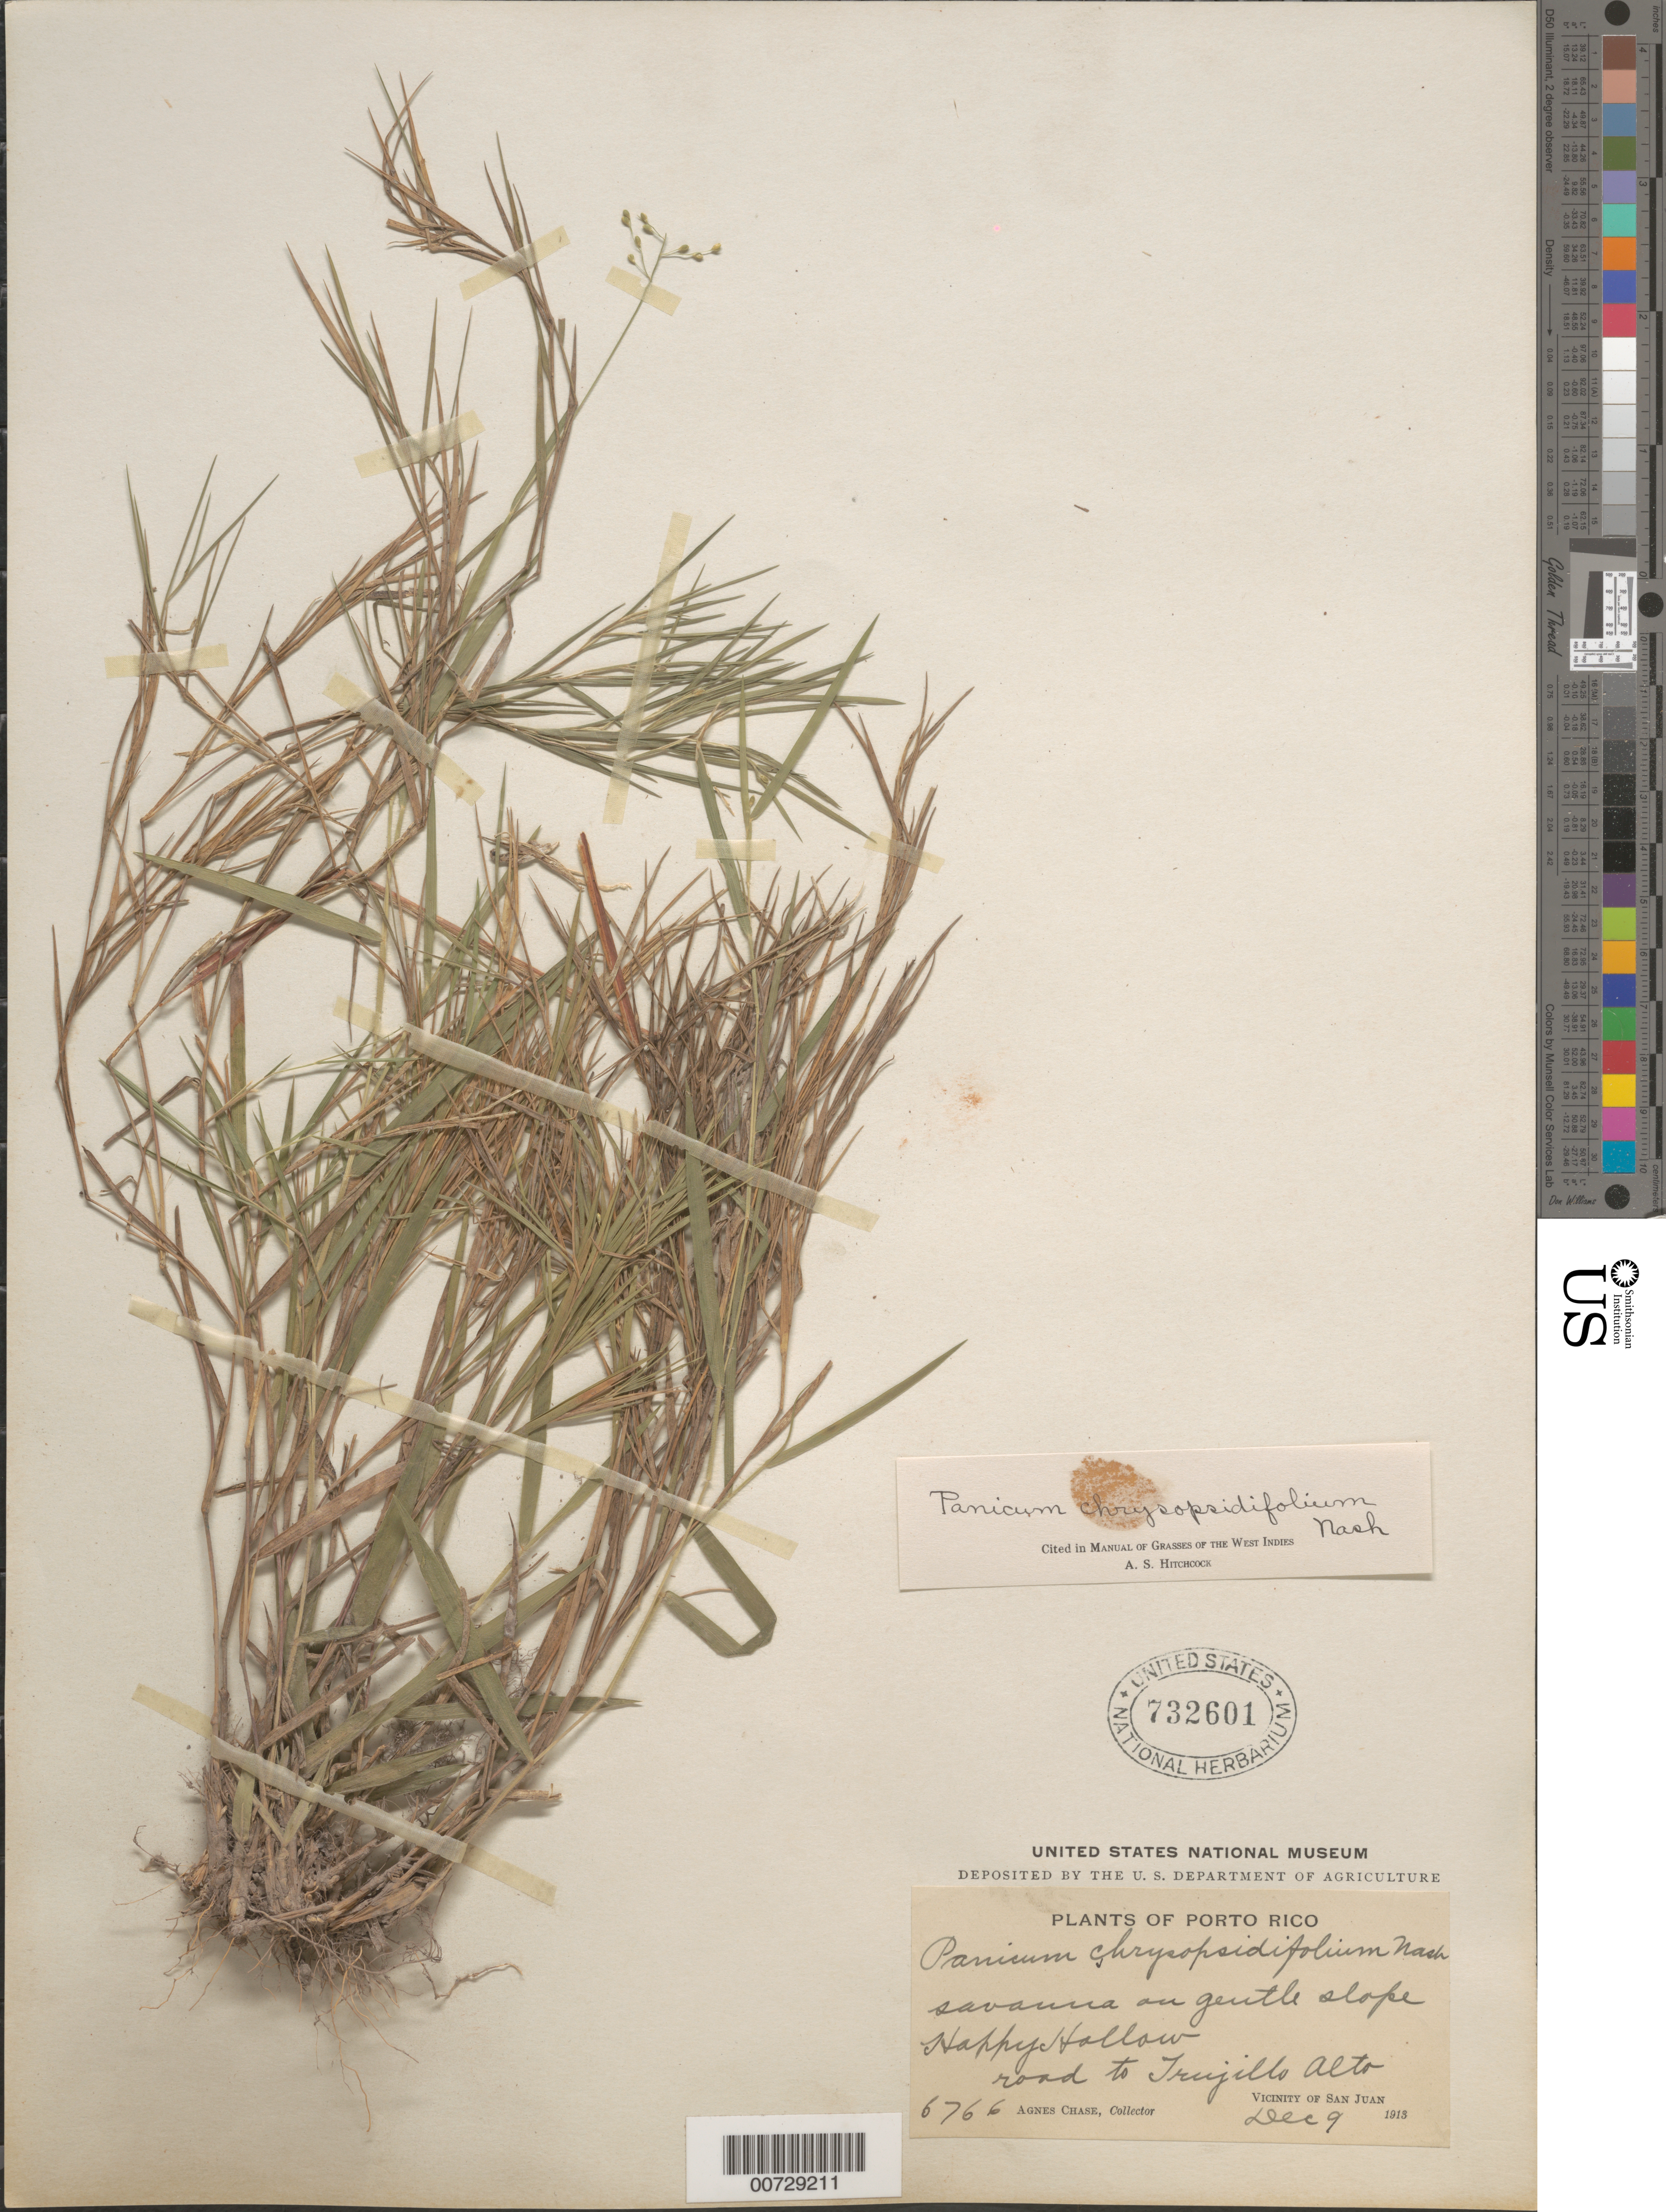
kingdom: Plantae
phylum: Tracheophyta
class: Liliopsida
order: Poales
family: Poaceae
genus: Dichanthelium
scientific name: Dichanthelium aciculare var. aciculare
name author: (Desv. ex Poir.) Gould & C.A. Clark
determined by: Hitchcock, Albert S.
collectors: A. Chase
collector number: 6766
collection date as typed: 09 Dec 1913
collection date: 1913-12-09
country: Puerto Rico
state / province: San Juan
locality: San Juan, vic of; Happy Hollow, road to Trujillo Alto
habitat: Savanna on gentle slope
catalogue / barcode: US 732601